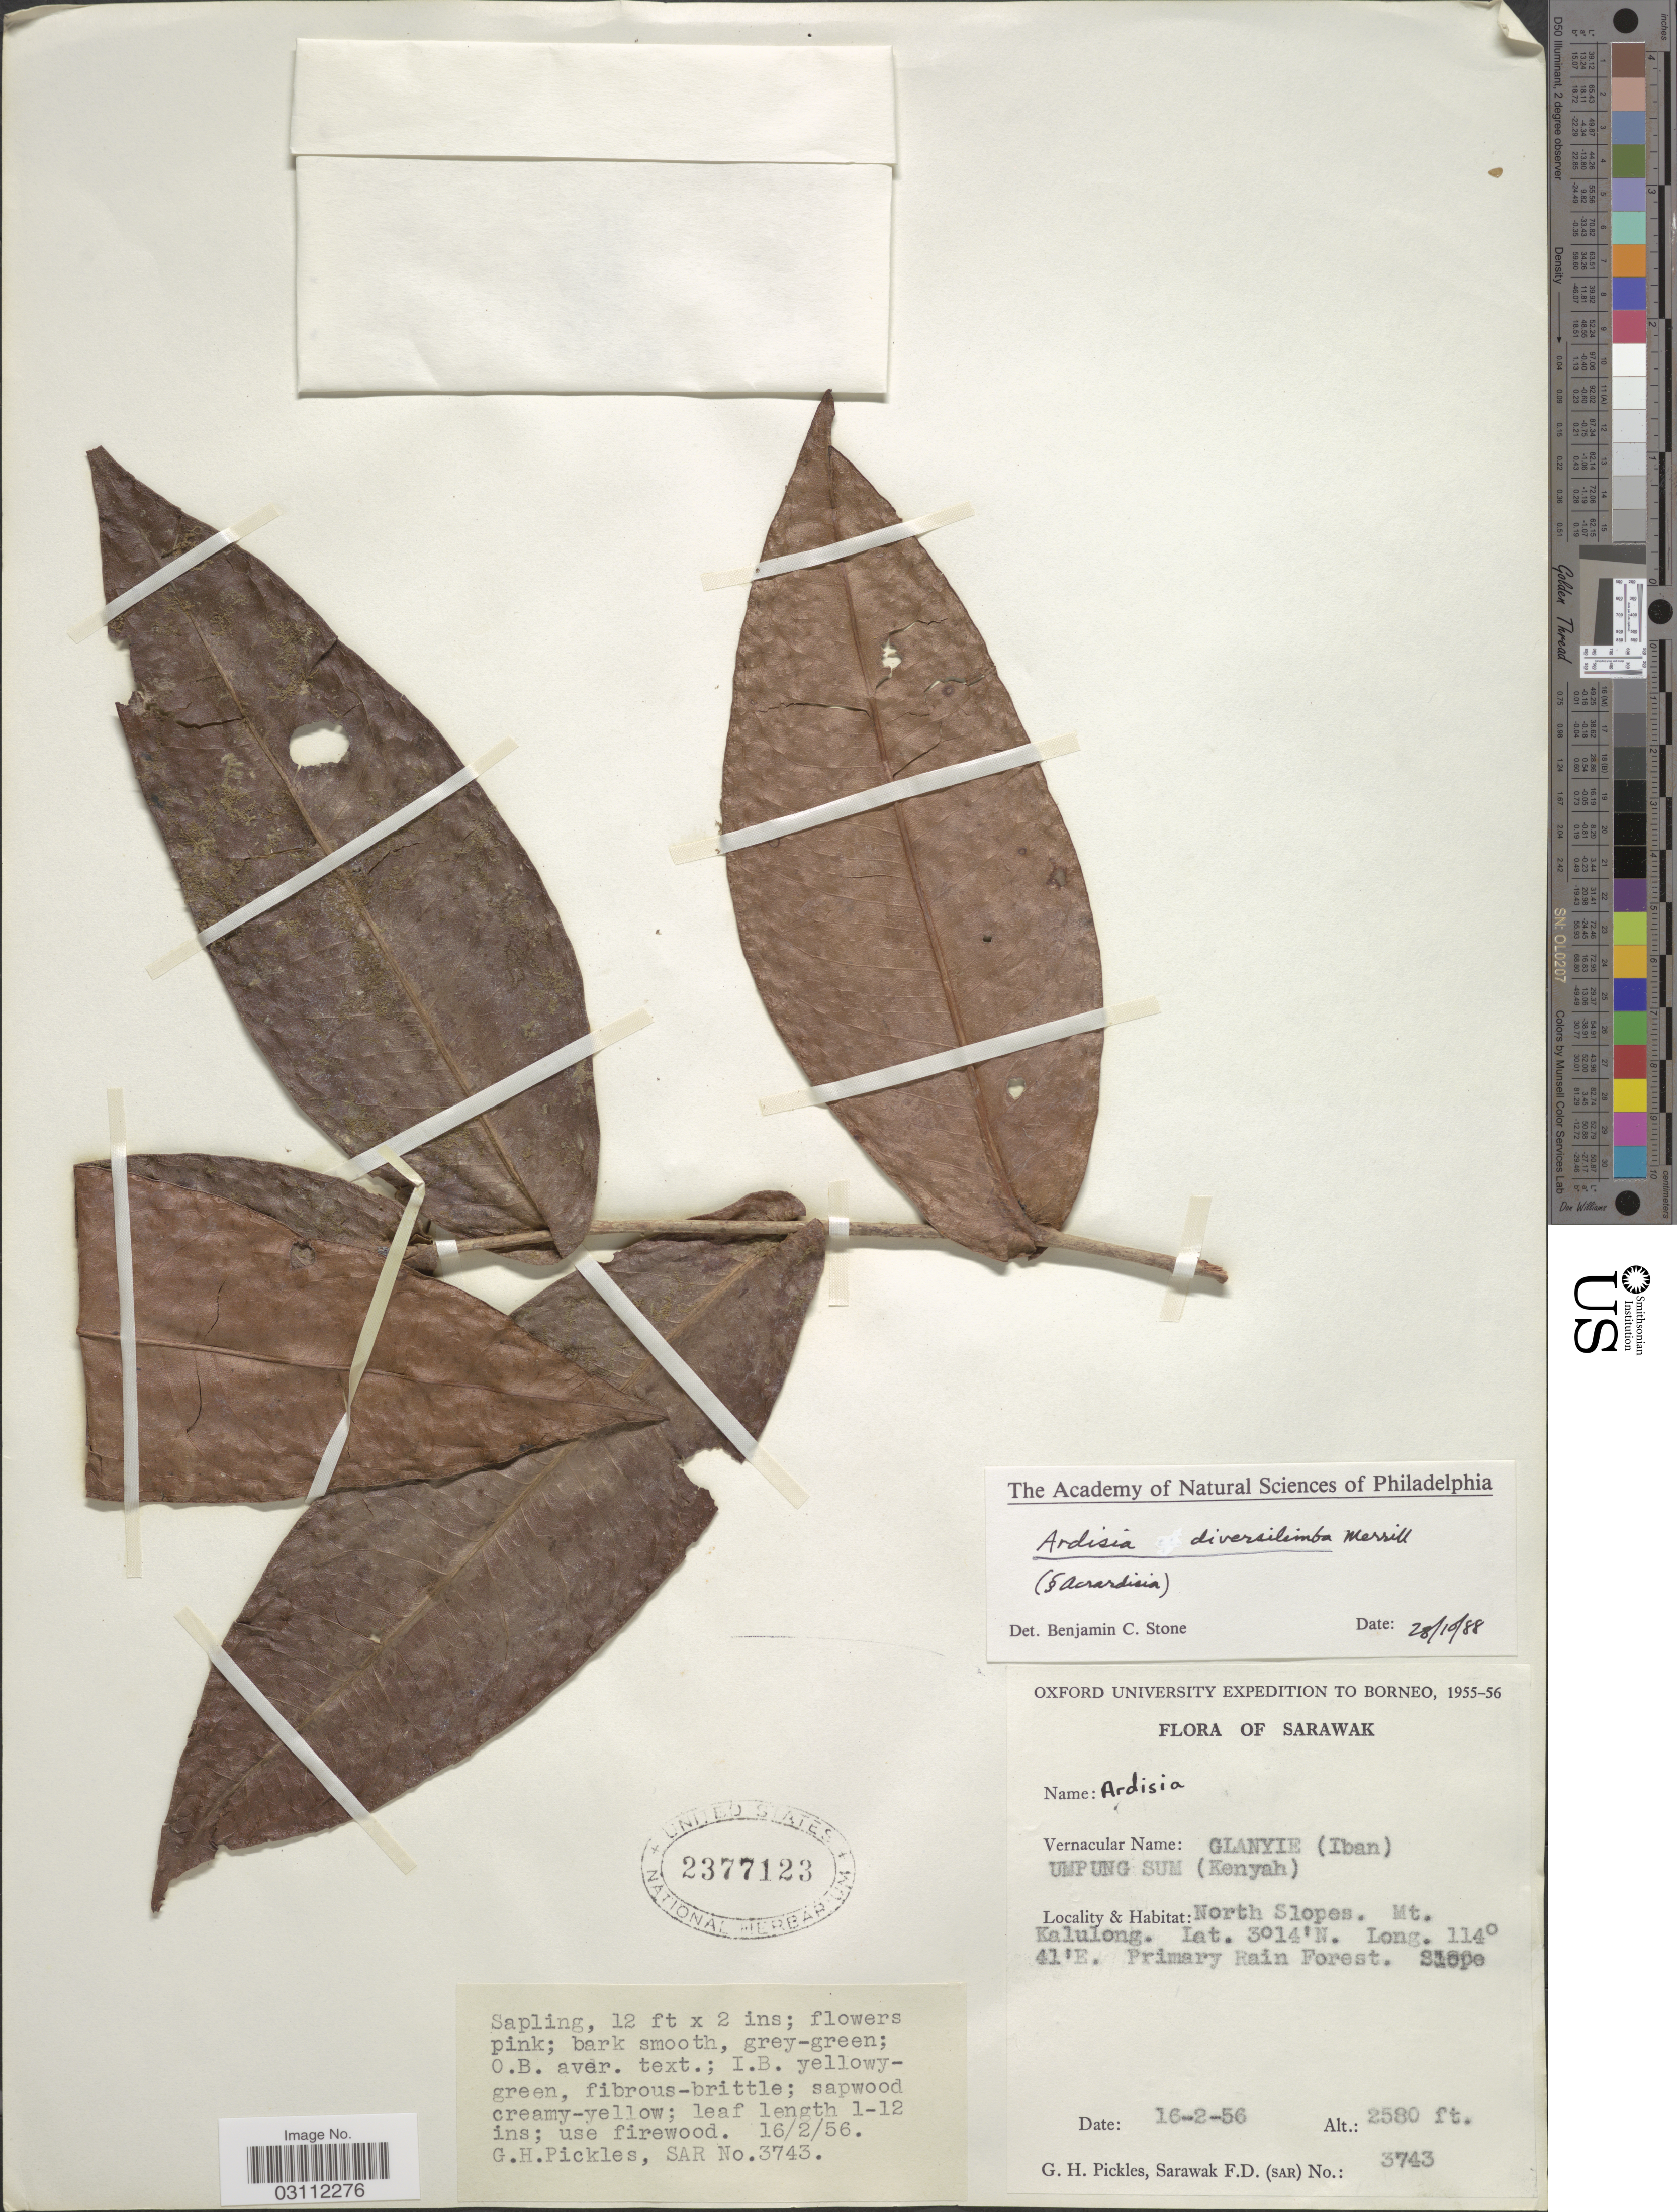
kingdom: Plantae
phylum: Tracheophyta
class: Magnoliopsida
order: Ericales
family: Primulaceae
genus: Ardisia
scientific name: Ardisia diversilimba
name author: Merr.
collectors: G. Pickles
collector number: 3743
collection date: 1956-02-16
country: Malaysia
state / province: Sarawak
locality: North Slopes. Mt. Kalulong.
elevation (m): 786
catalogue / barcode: US 2377123